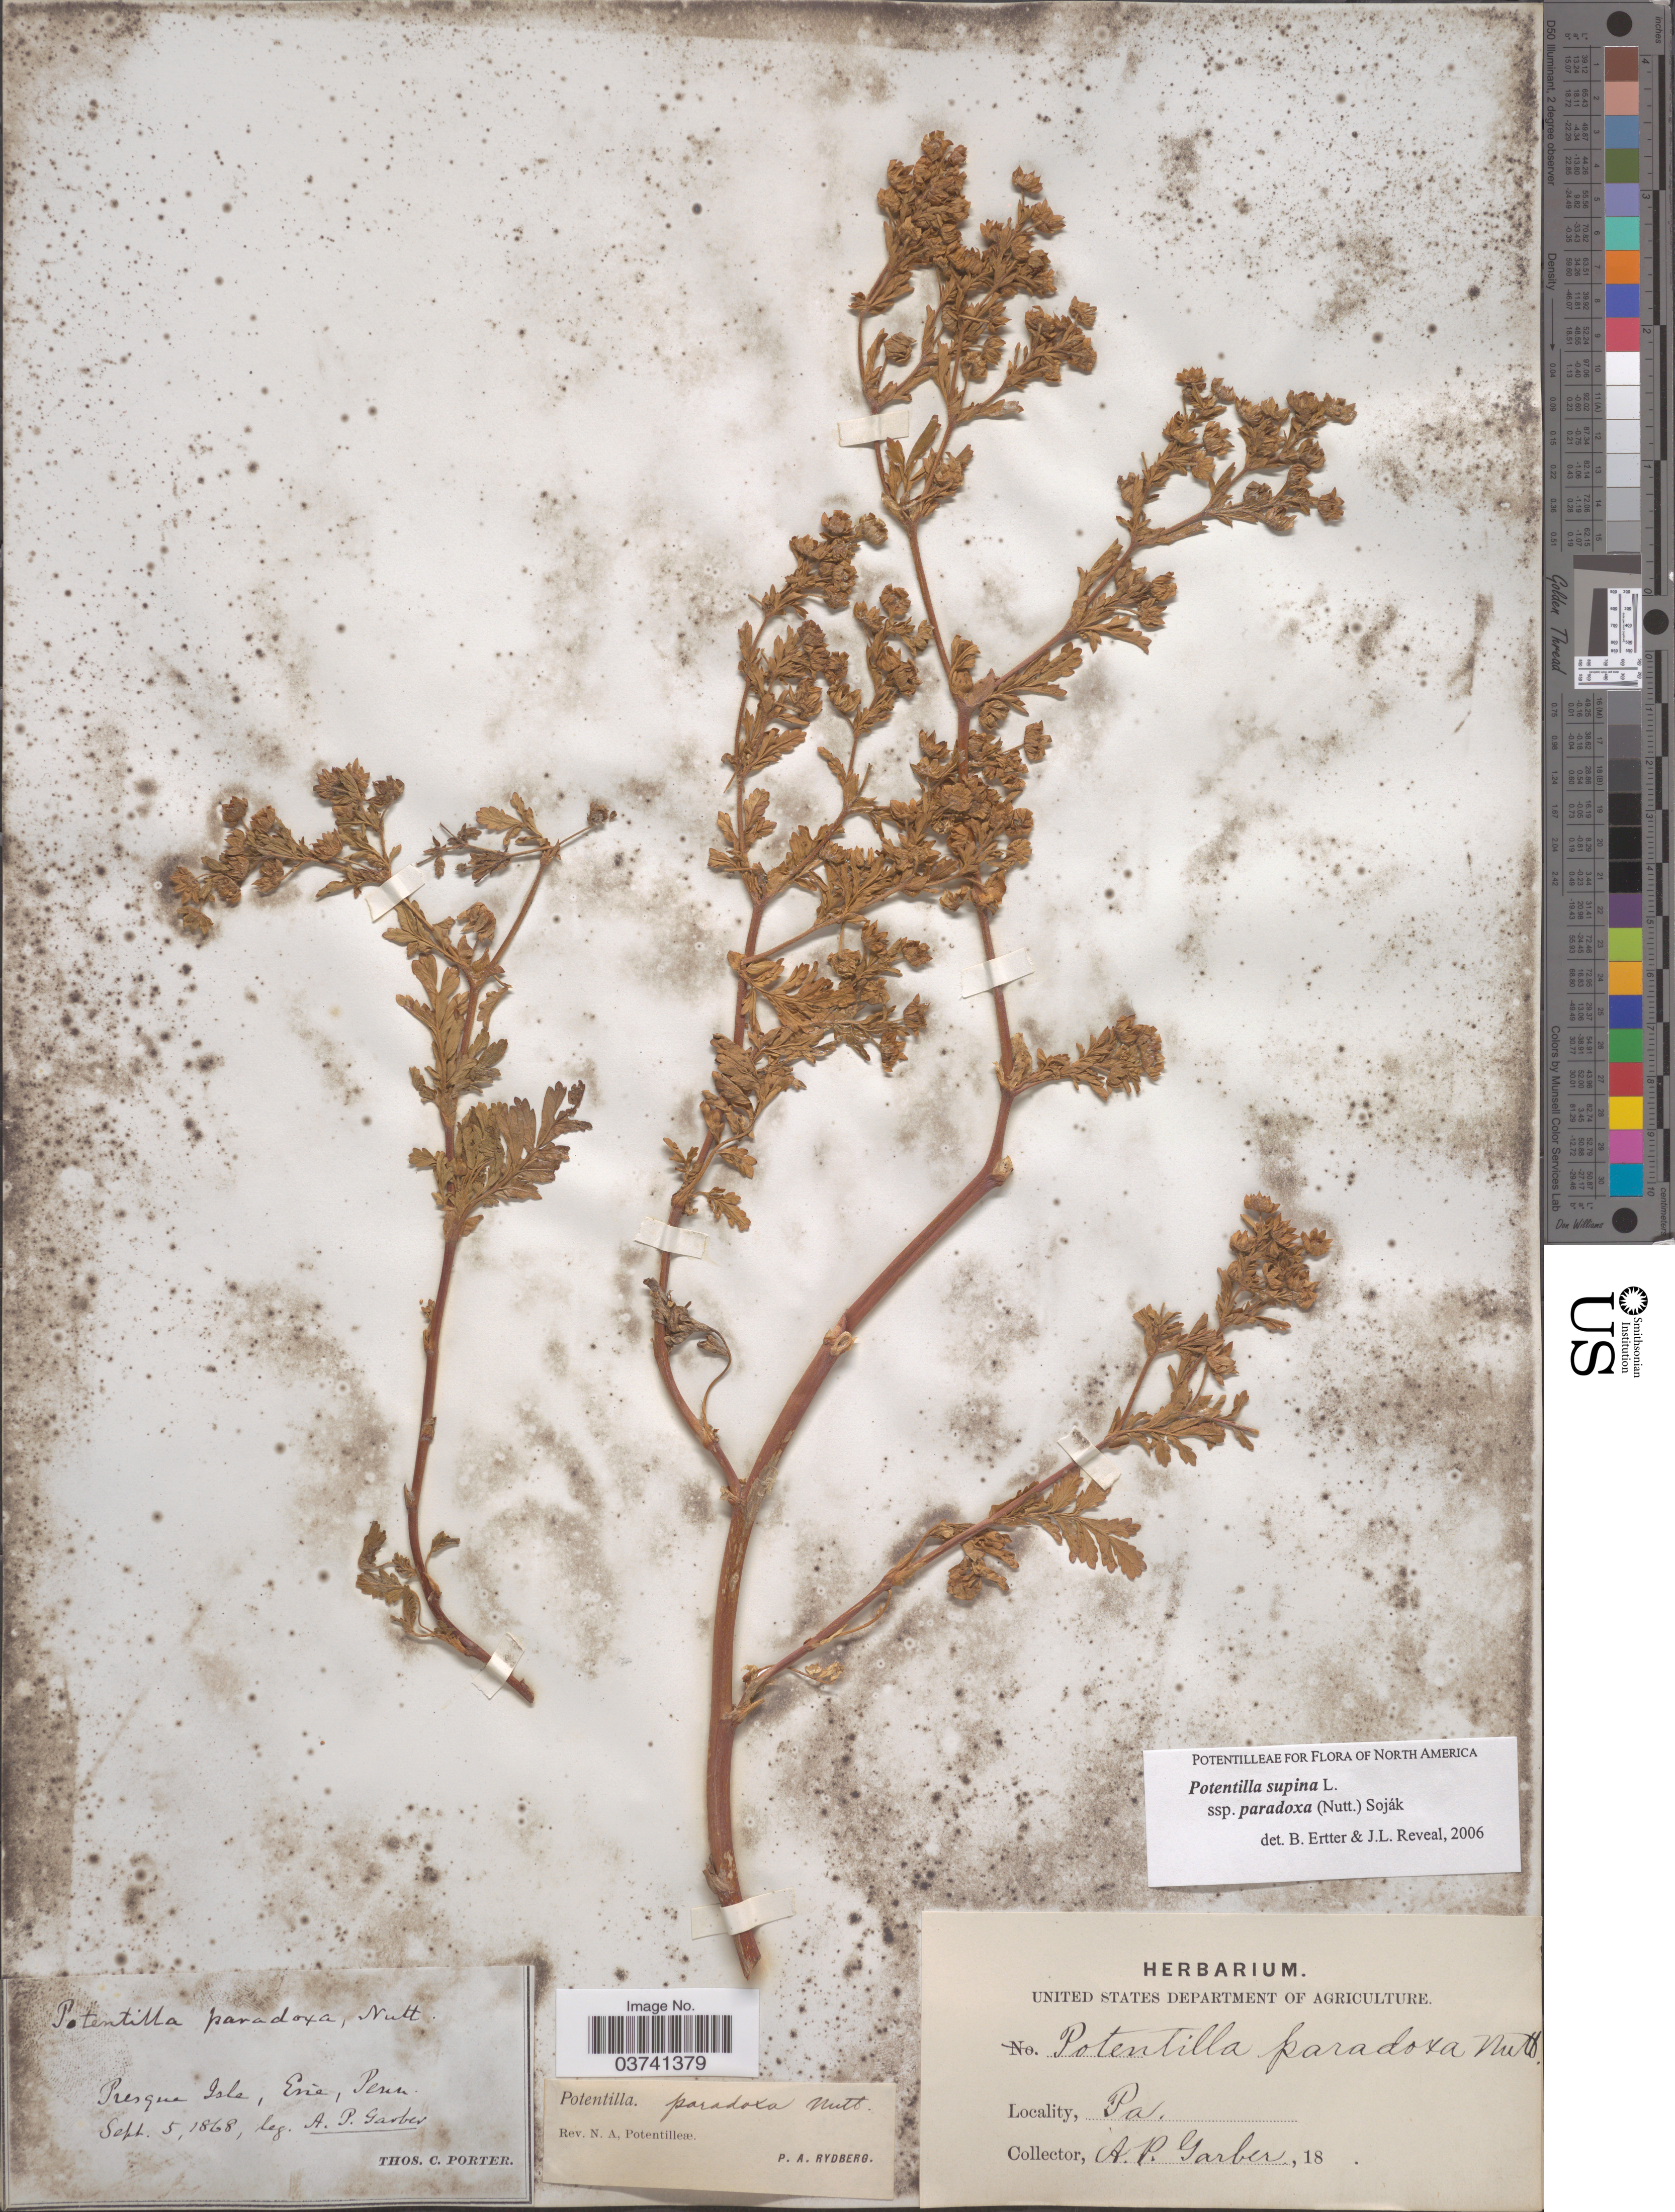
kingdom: Plantae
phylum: Tracheophyta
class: Magnoliopsida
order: Rosales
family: Rosaceae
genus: Potentilla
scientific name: Potentilla supina subsp. paradoxa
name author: (Nutt.) Soják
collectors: A. P. Garber & T. C. Porter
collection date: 1868-09-05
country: United States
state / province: Pennsylvania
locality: Presque Isle, Erie.